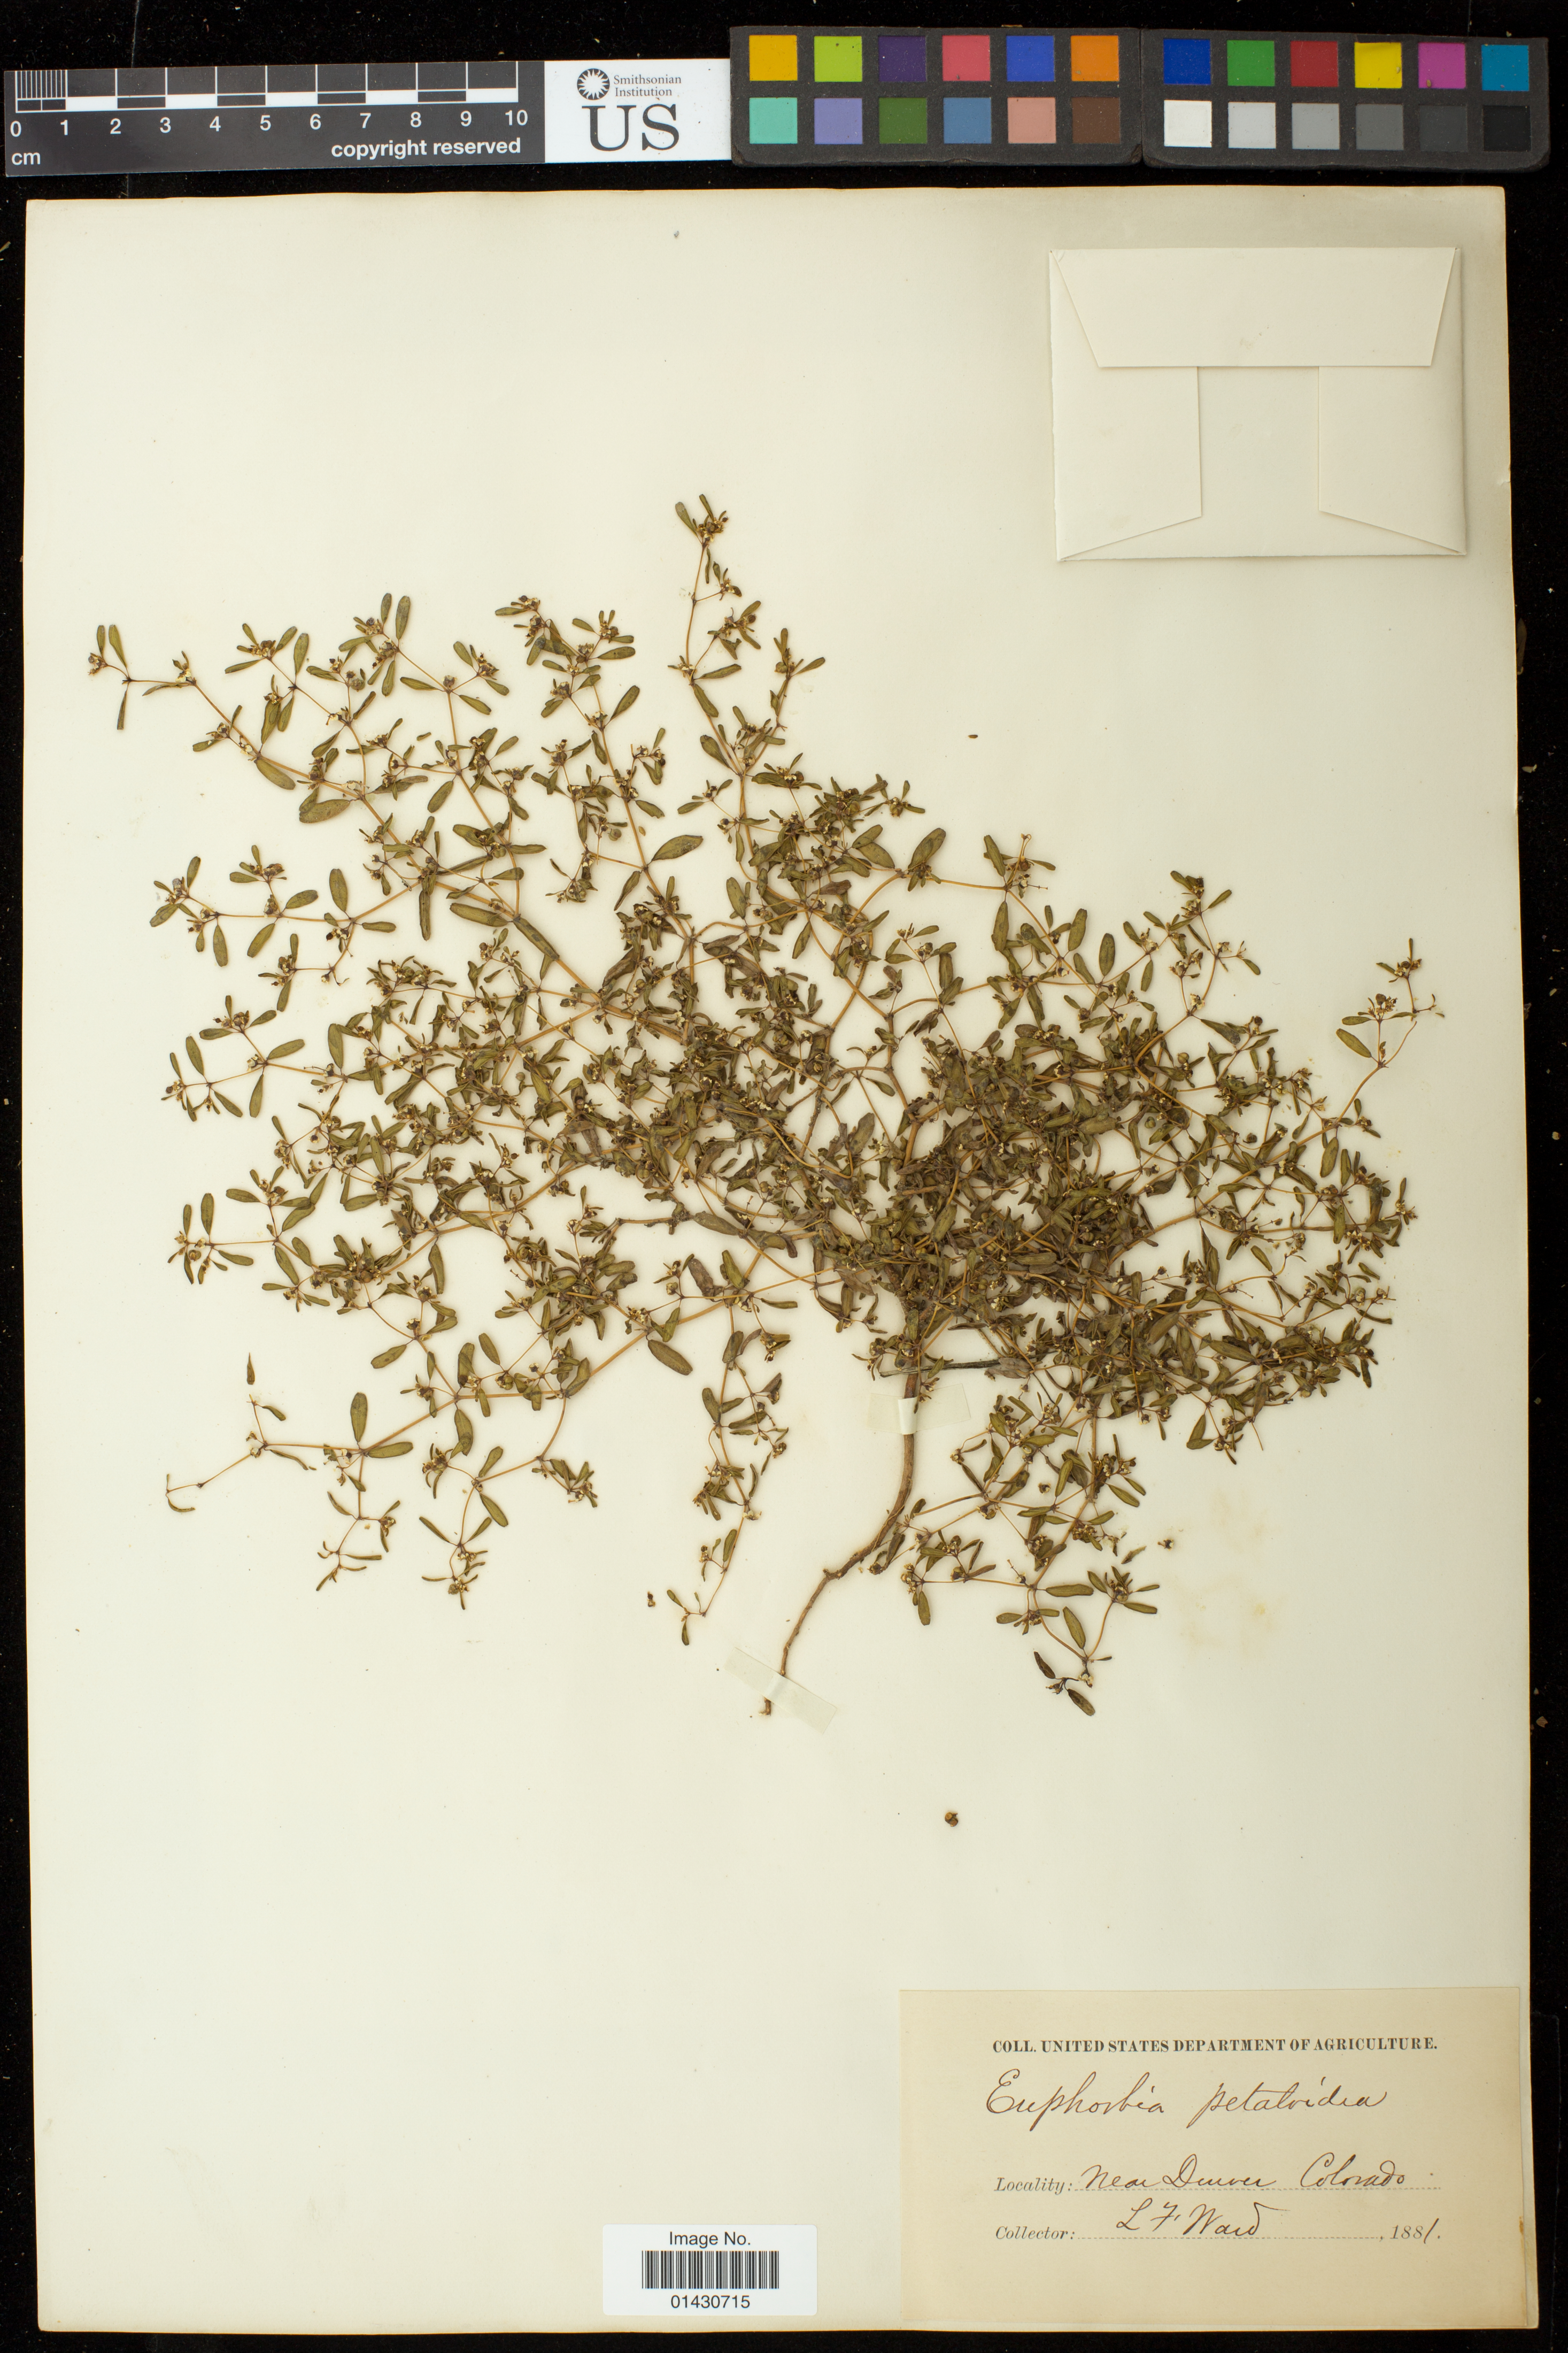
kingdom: Plantae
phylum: Tracheophyta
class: Magnoliopsida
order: Malpighiales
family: Euphorbiaceae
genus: Euphorbia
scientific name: Euphorbia missurica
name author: Raf.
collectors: L. F. Ward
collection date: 1881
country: United States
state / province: Colorado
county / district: Denver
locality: Near Denver